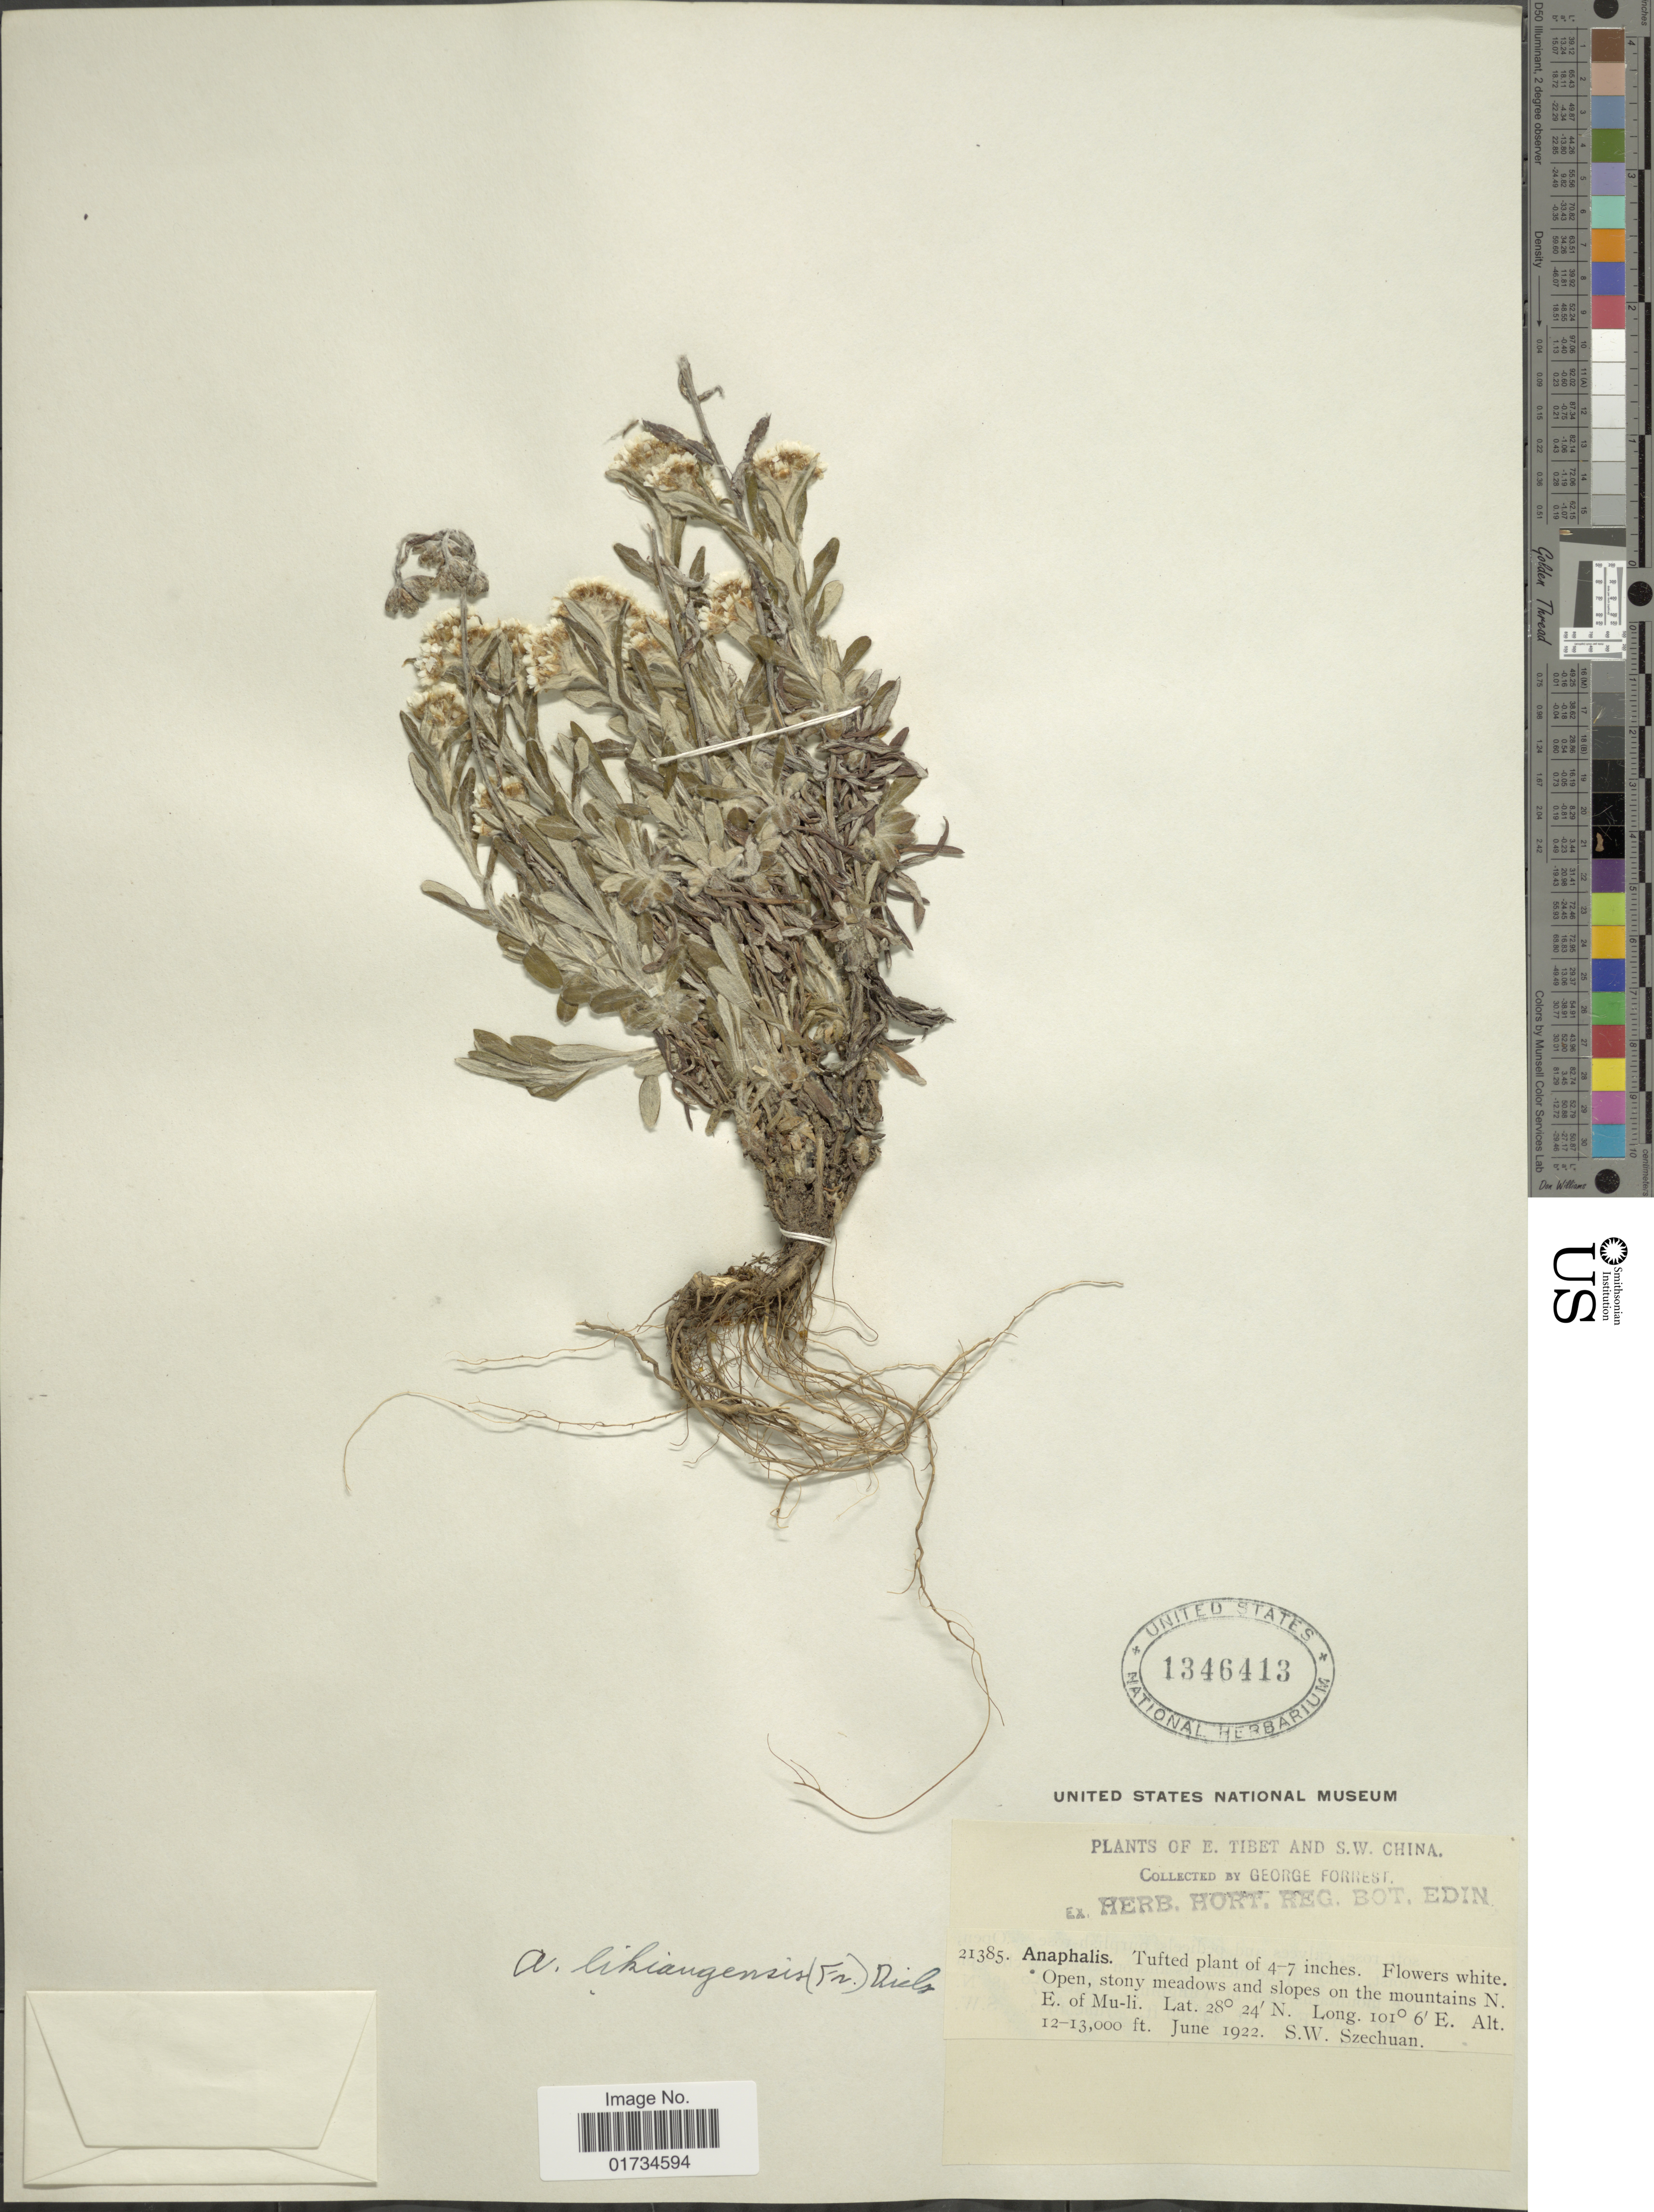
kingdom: Plantae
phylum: Tracheophyta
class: Magnoliopsida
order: Asterales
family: Asteraceae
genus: Anaphalis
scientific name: Anaphalis muliensis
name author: (Hand.-Mazz.) Hand.-Mazz.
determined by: Chen, Y. S.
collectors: G. Forrest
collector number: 21385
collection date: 1922-06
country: China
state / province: Sichuan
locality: Open, stony meadows and slopes on the mountains N. E. of Mu-li. S. W. Szechuan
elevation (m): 3658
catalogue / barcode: US 1346413